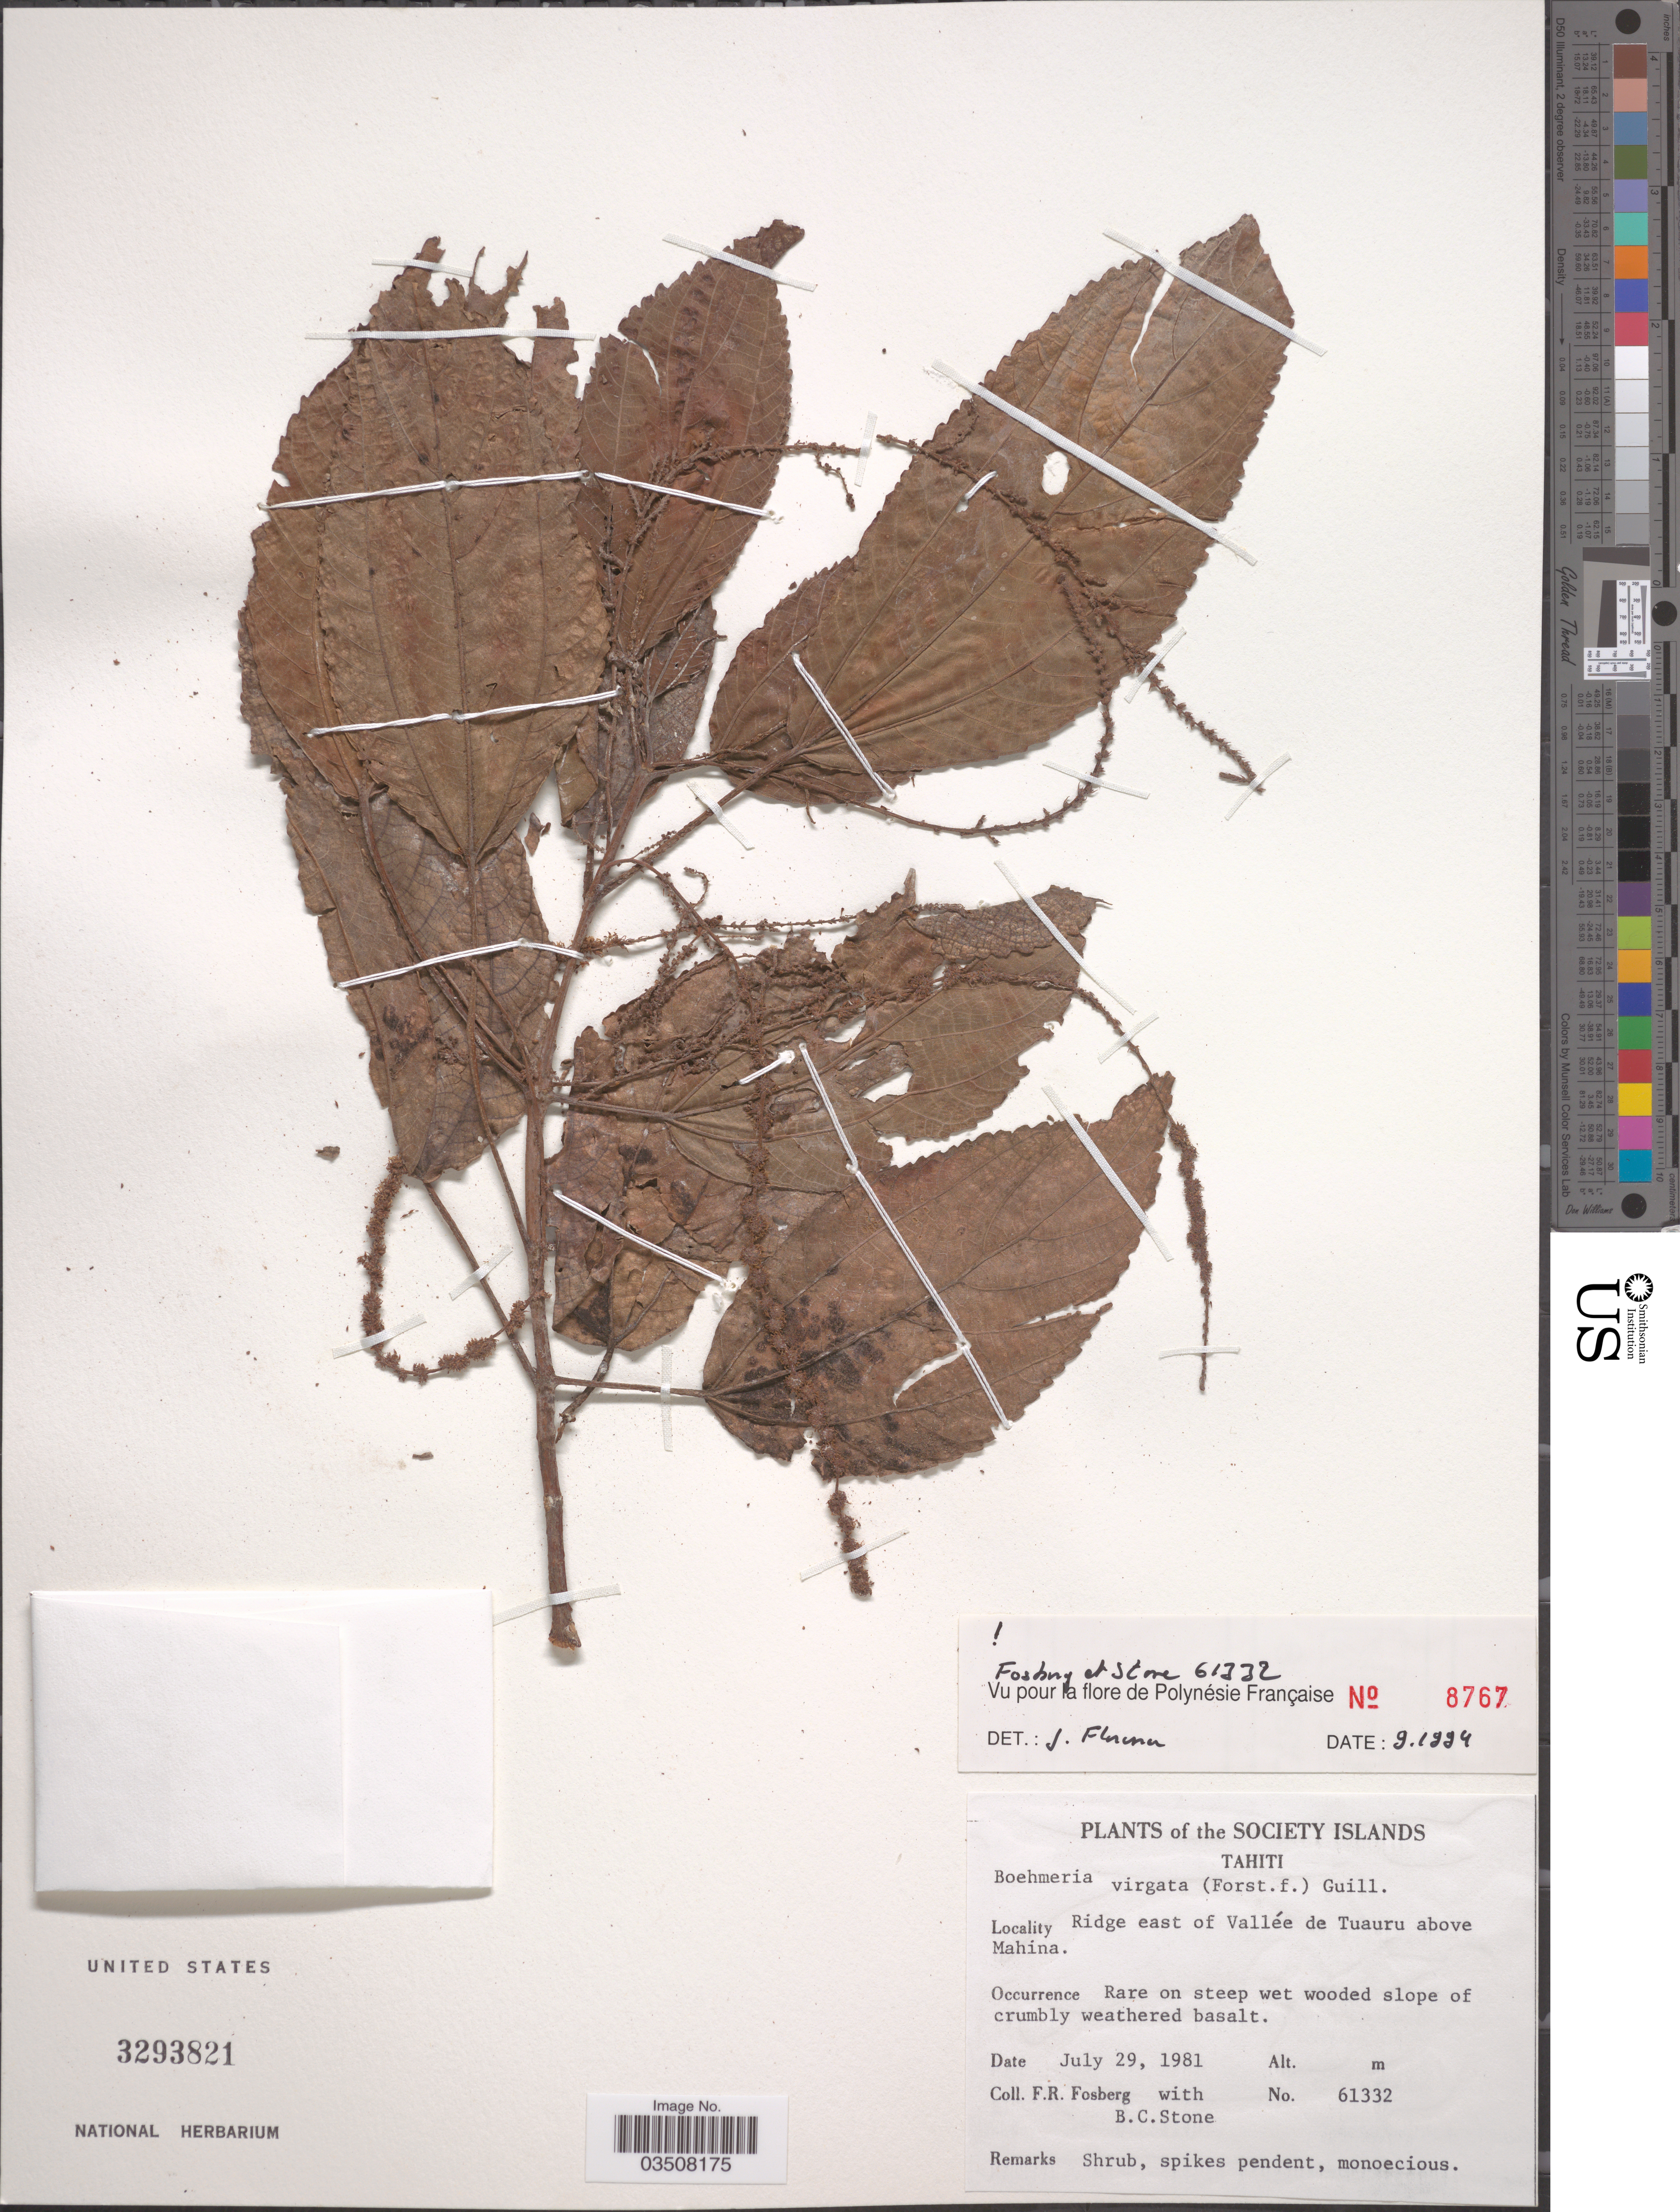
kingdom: Plantae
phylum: Tracheophyta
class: Magnoliopsida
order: Rosales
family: Urticaceae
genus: Boehmeria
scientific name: Boehmeria virgata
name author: (G. Forst.) Guill.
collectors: F. R. Fosberg & B. C. Stone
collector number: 61332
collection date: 1981-07-29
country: French Polynesia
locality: Society Islands, Tahiti. Ridge east of Vallée de Tuauru above Mahina.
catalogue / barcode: US 3293821